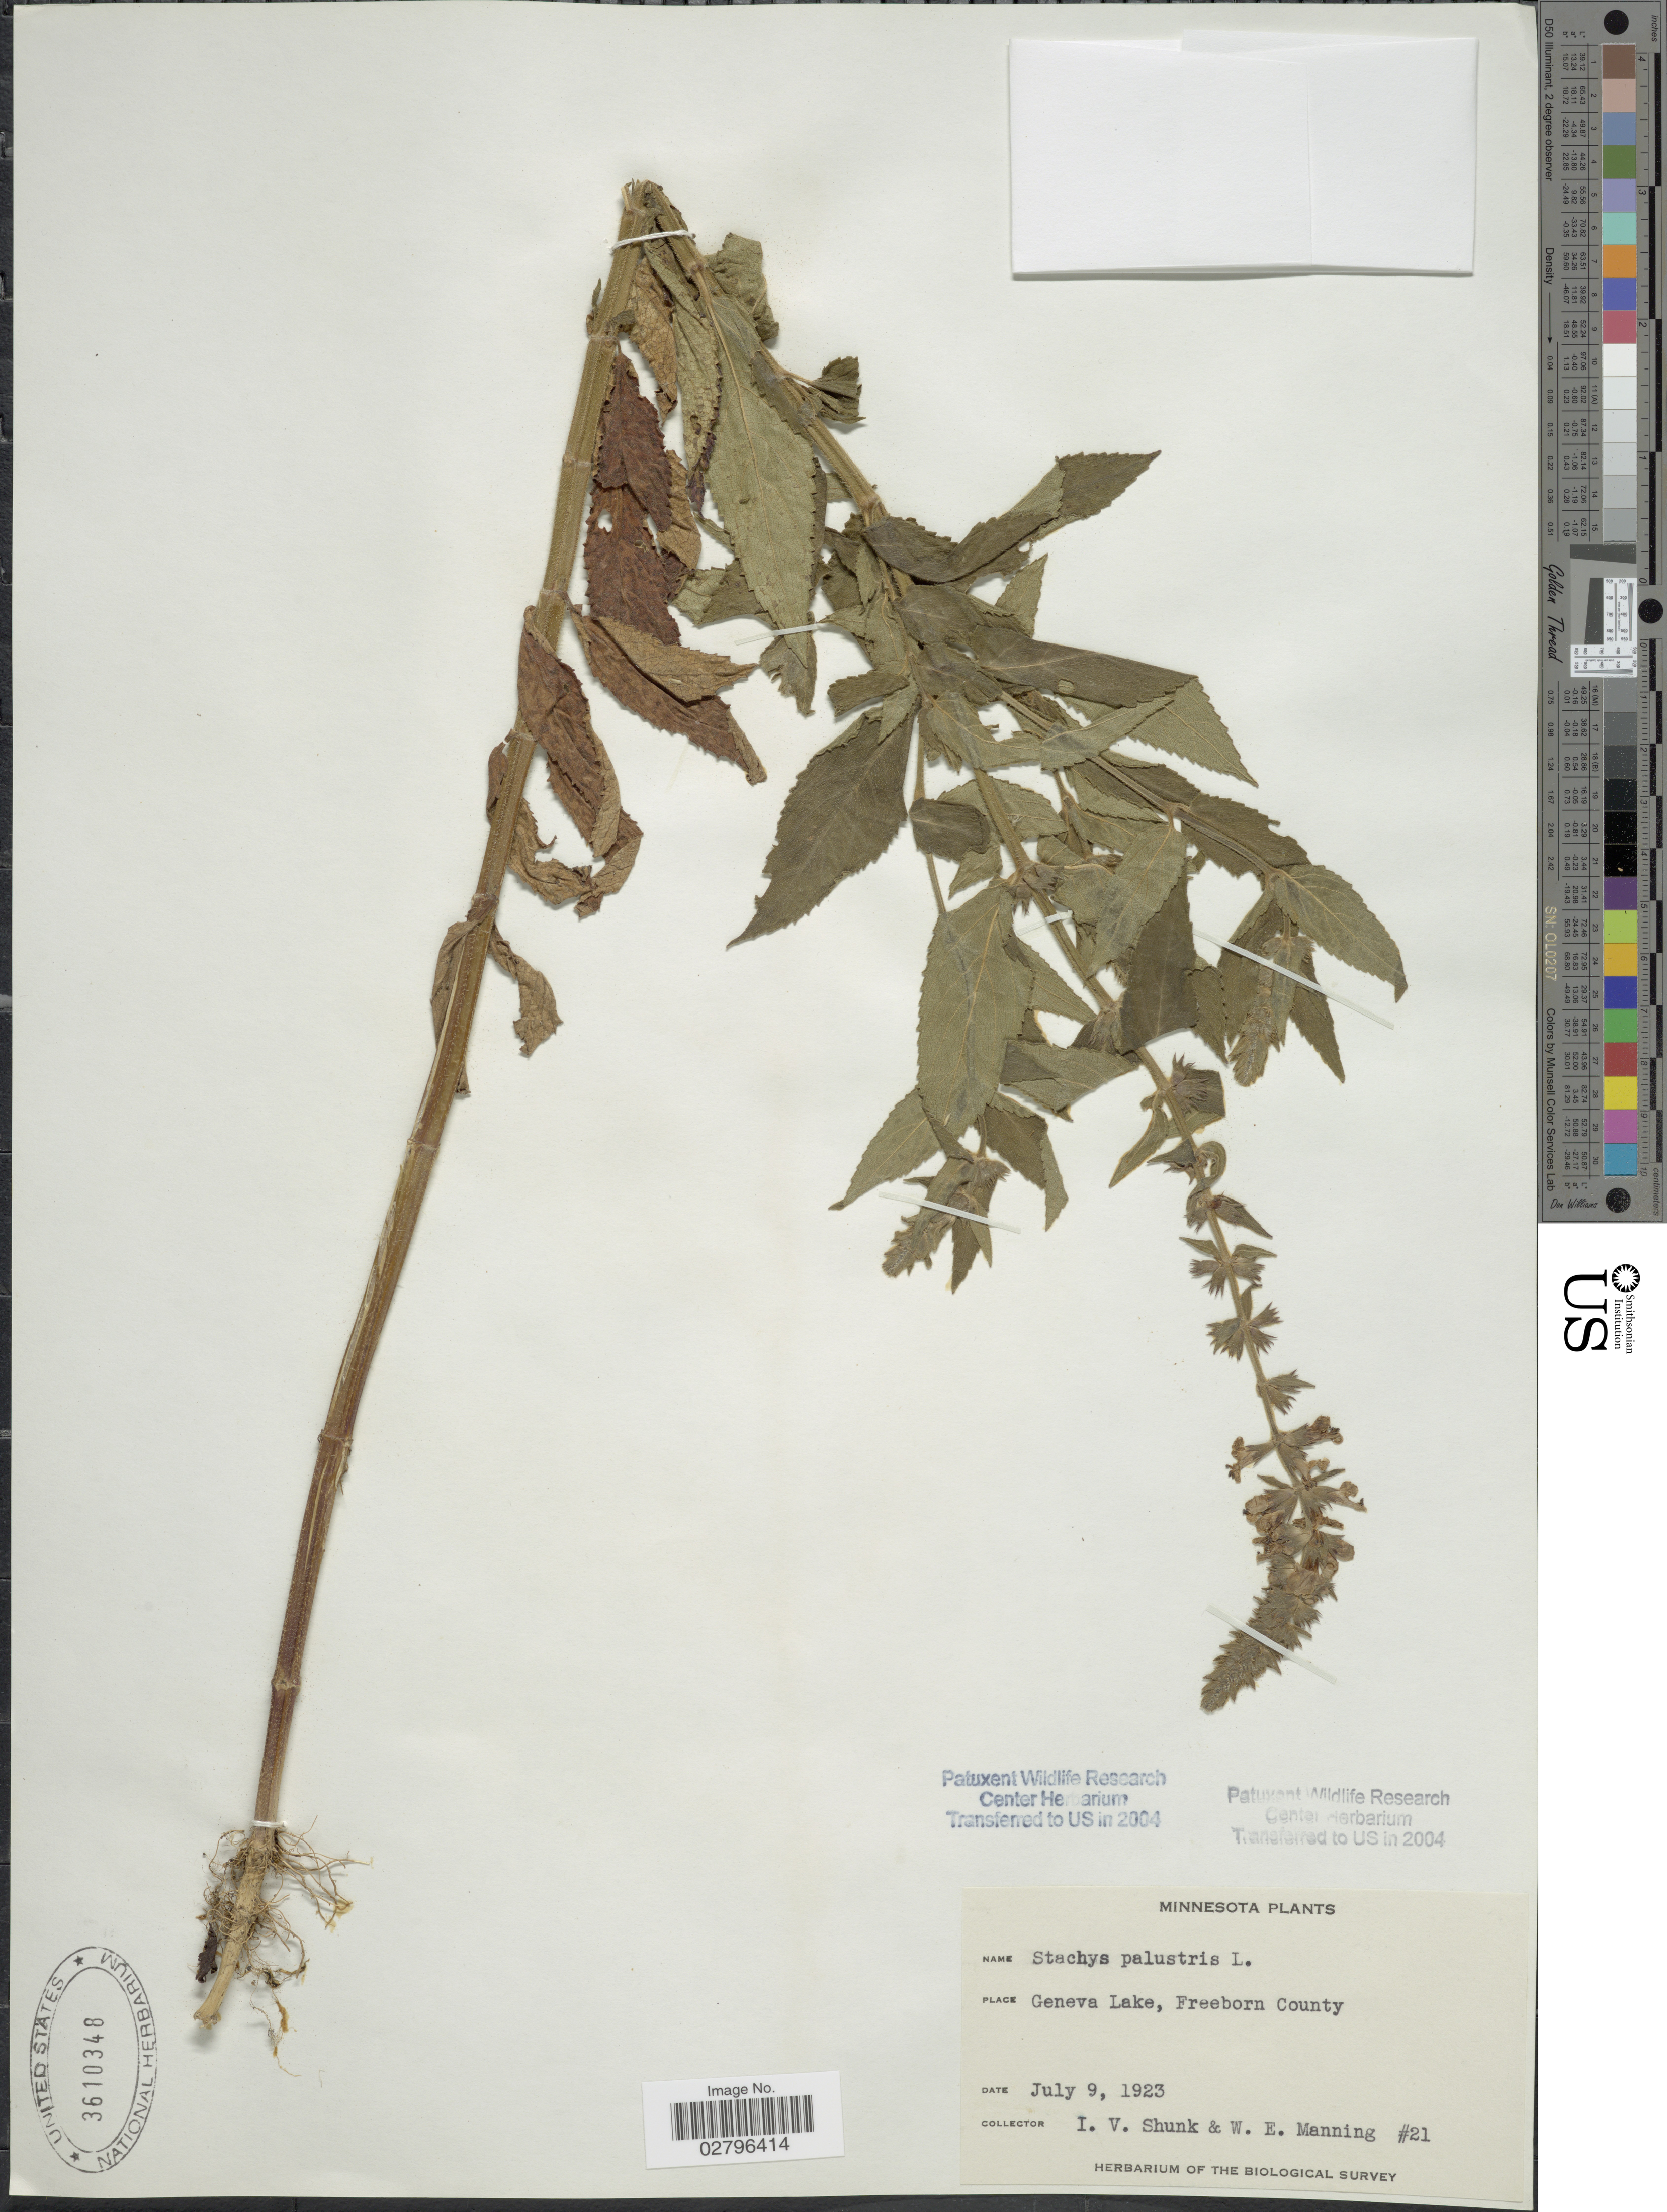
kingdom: Plantae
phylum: Tracheophyta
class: Magnoliopsida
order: Lamiales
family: Lamiaceae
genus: Stachys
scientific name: Stachys palustris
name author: L.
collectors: I. Shunk & W. Manning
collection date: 1923-07-09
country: United States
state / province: Minnesota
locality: Geneva Lake, Freeborn County.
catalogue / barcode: US 3610348